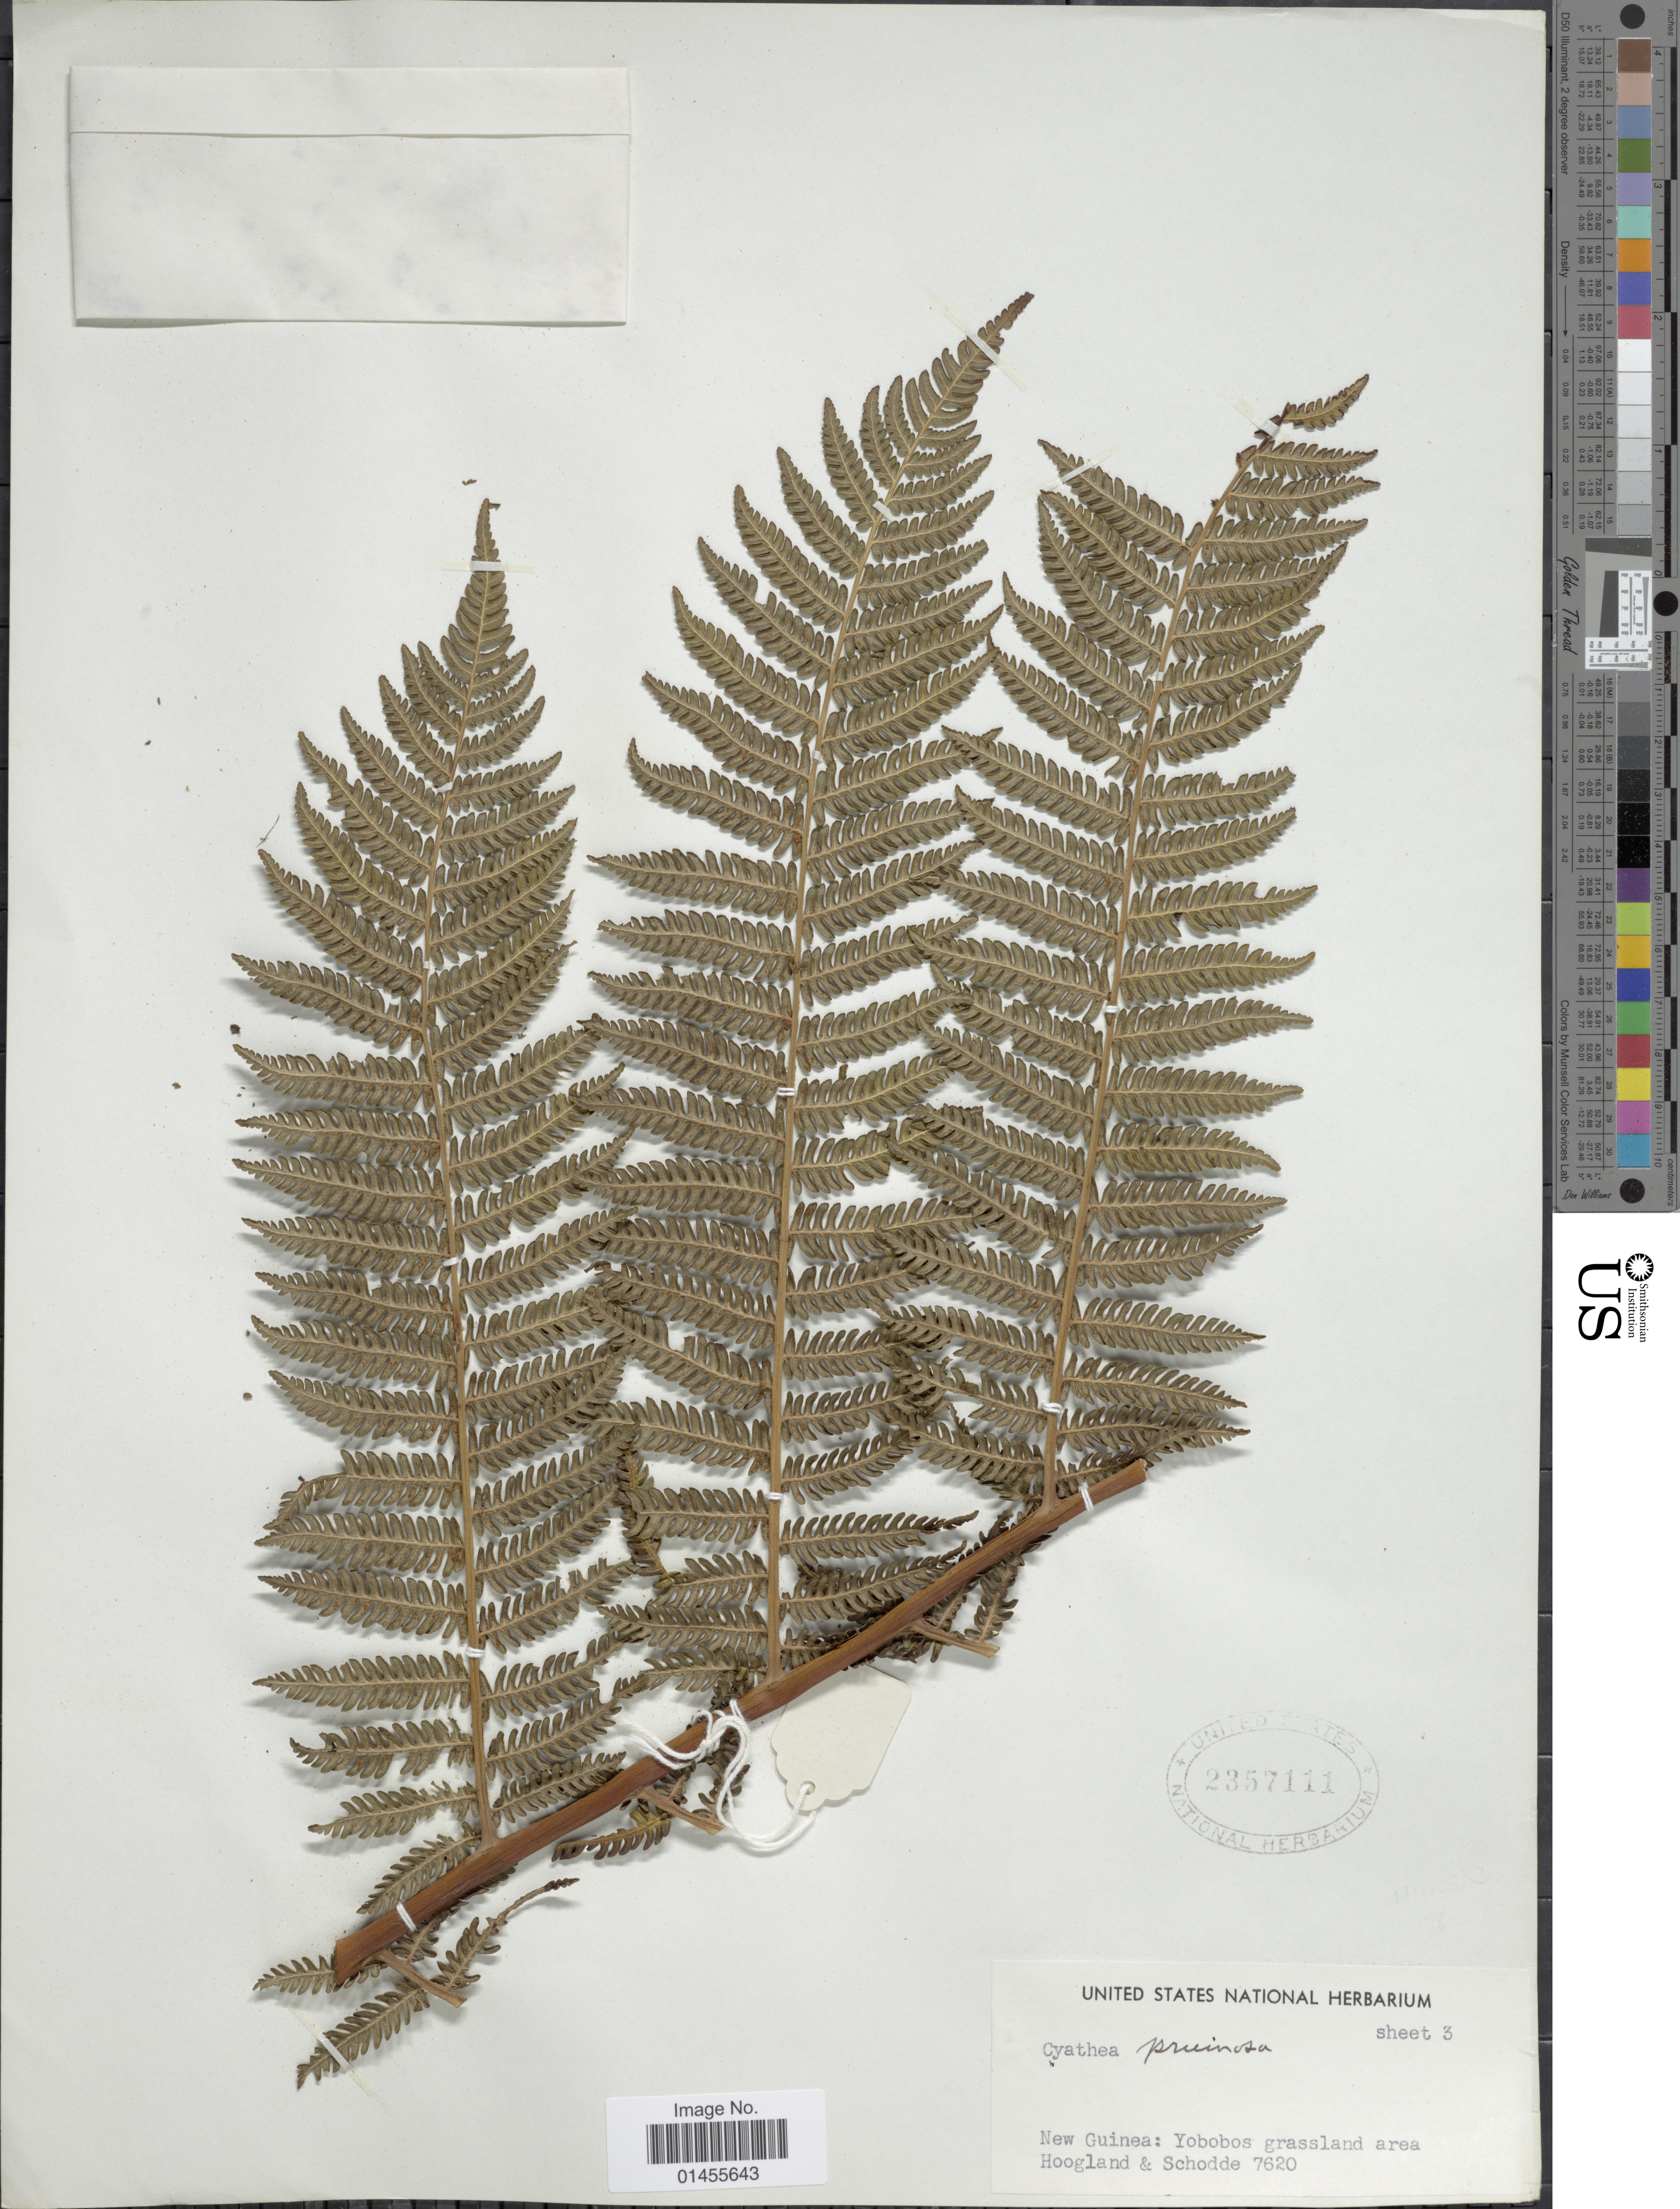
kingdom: Plantae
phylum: Tracheophyta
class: Polypodiopsida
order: Cyatheales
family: Cyatheaceae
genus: Alsophila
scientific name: Alsophila pruinosa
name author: (Rosenst.) R.M. Tryon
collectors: R. D. Hoogland & R. Schodde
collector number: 7620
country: Papua New Guinea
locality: New Guinea; Yobobos grassland area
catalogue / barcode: US 2357111